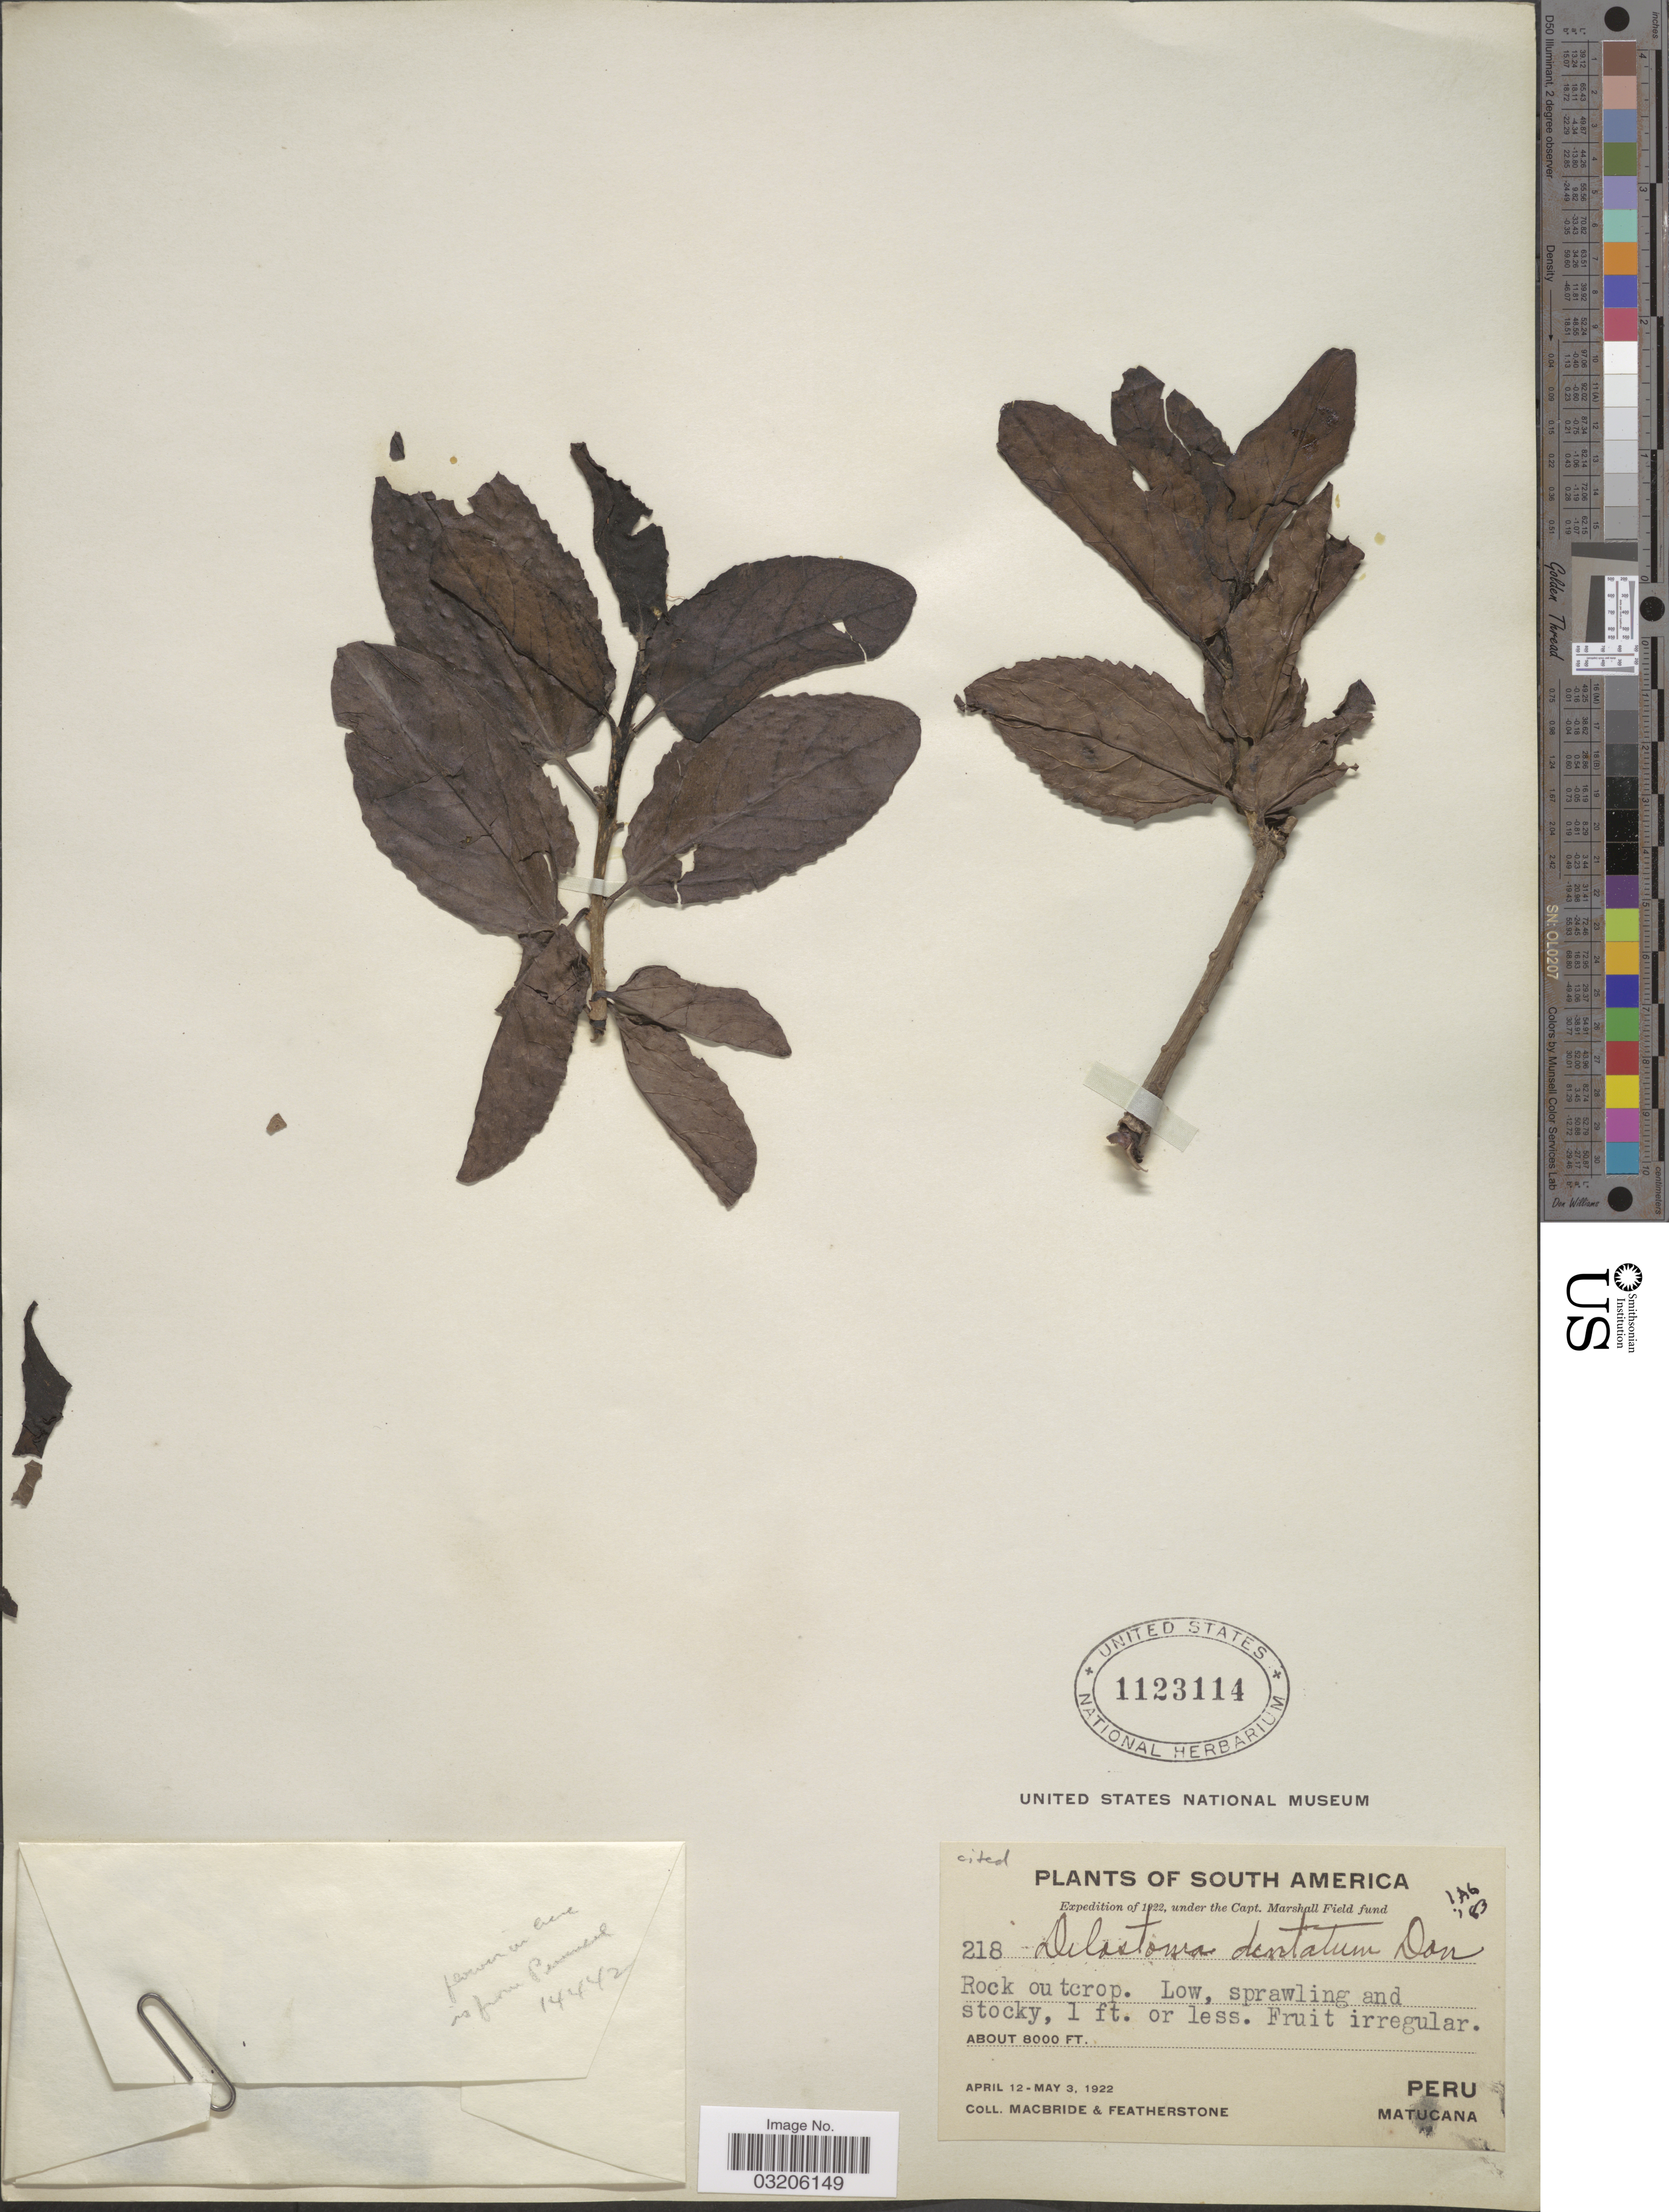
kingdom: Plantae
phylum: Tracheophyta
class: Magnoliopsida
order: Lamiales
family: Bignoniaceae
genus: Delostoma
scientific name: Delostoma dentatum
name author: D. Don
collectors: Macbride, -- & -. Featherstone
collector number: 218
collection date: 1922-04-12/1922-05-03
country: Peru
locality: Matucana.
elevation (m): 2438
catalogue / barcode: US 1123114